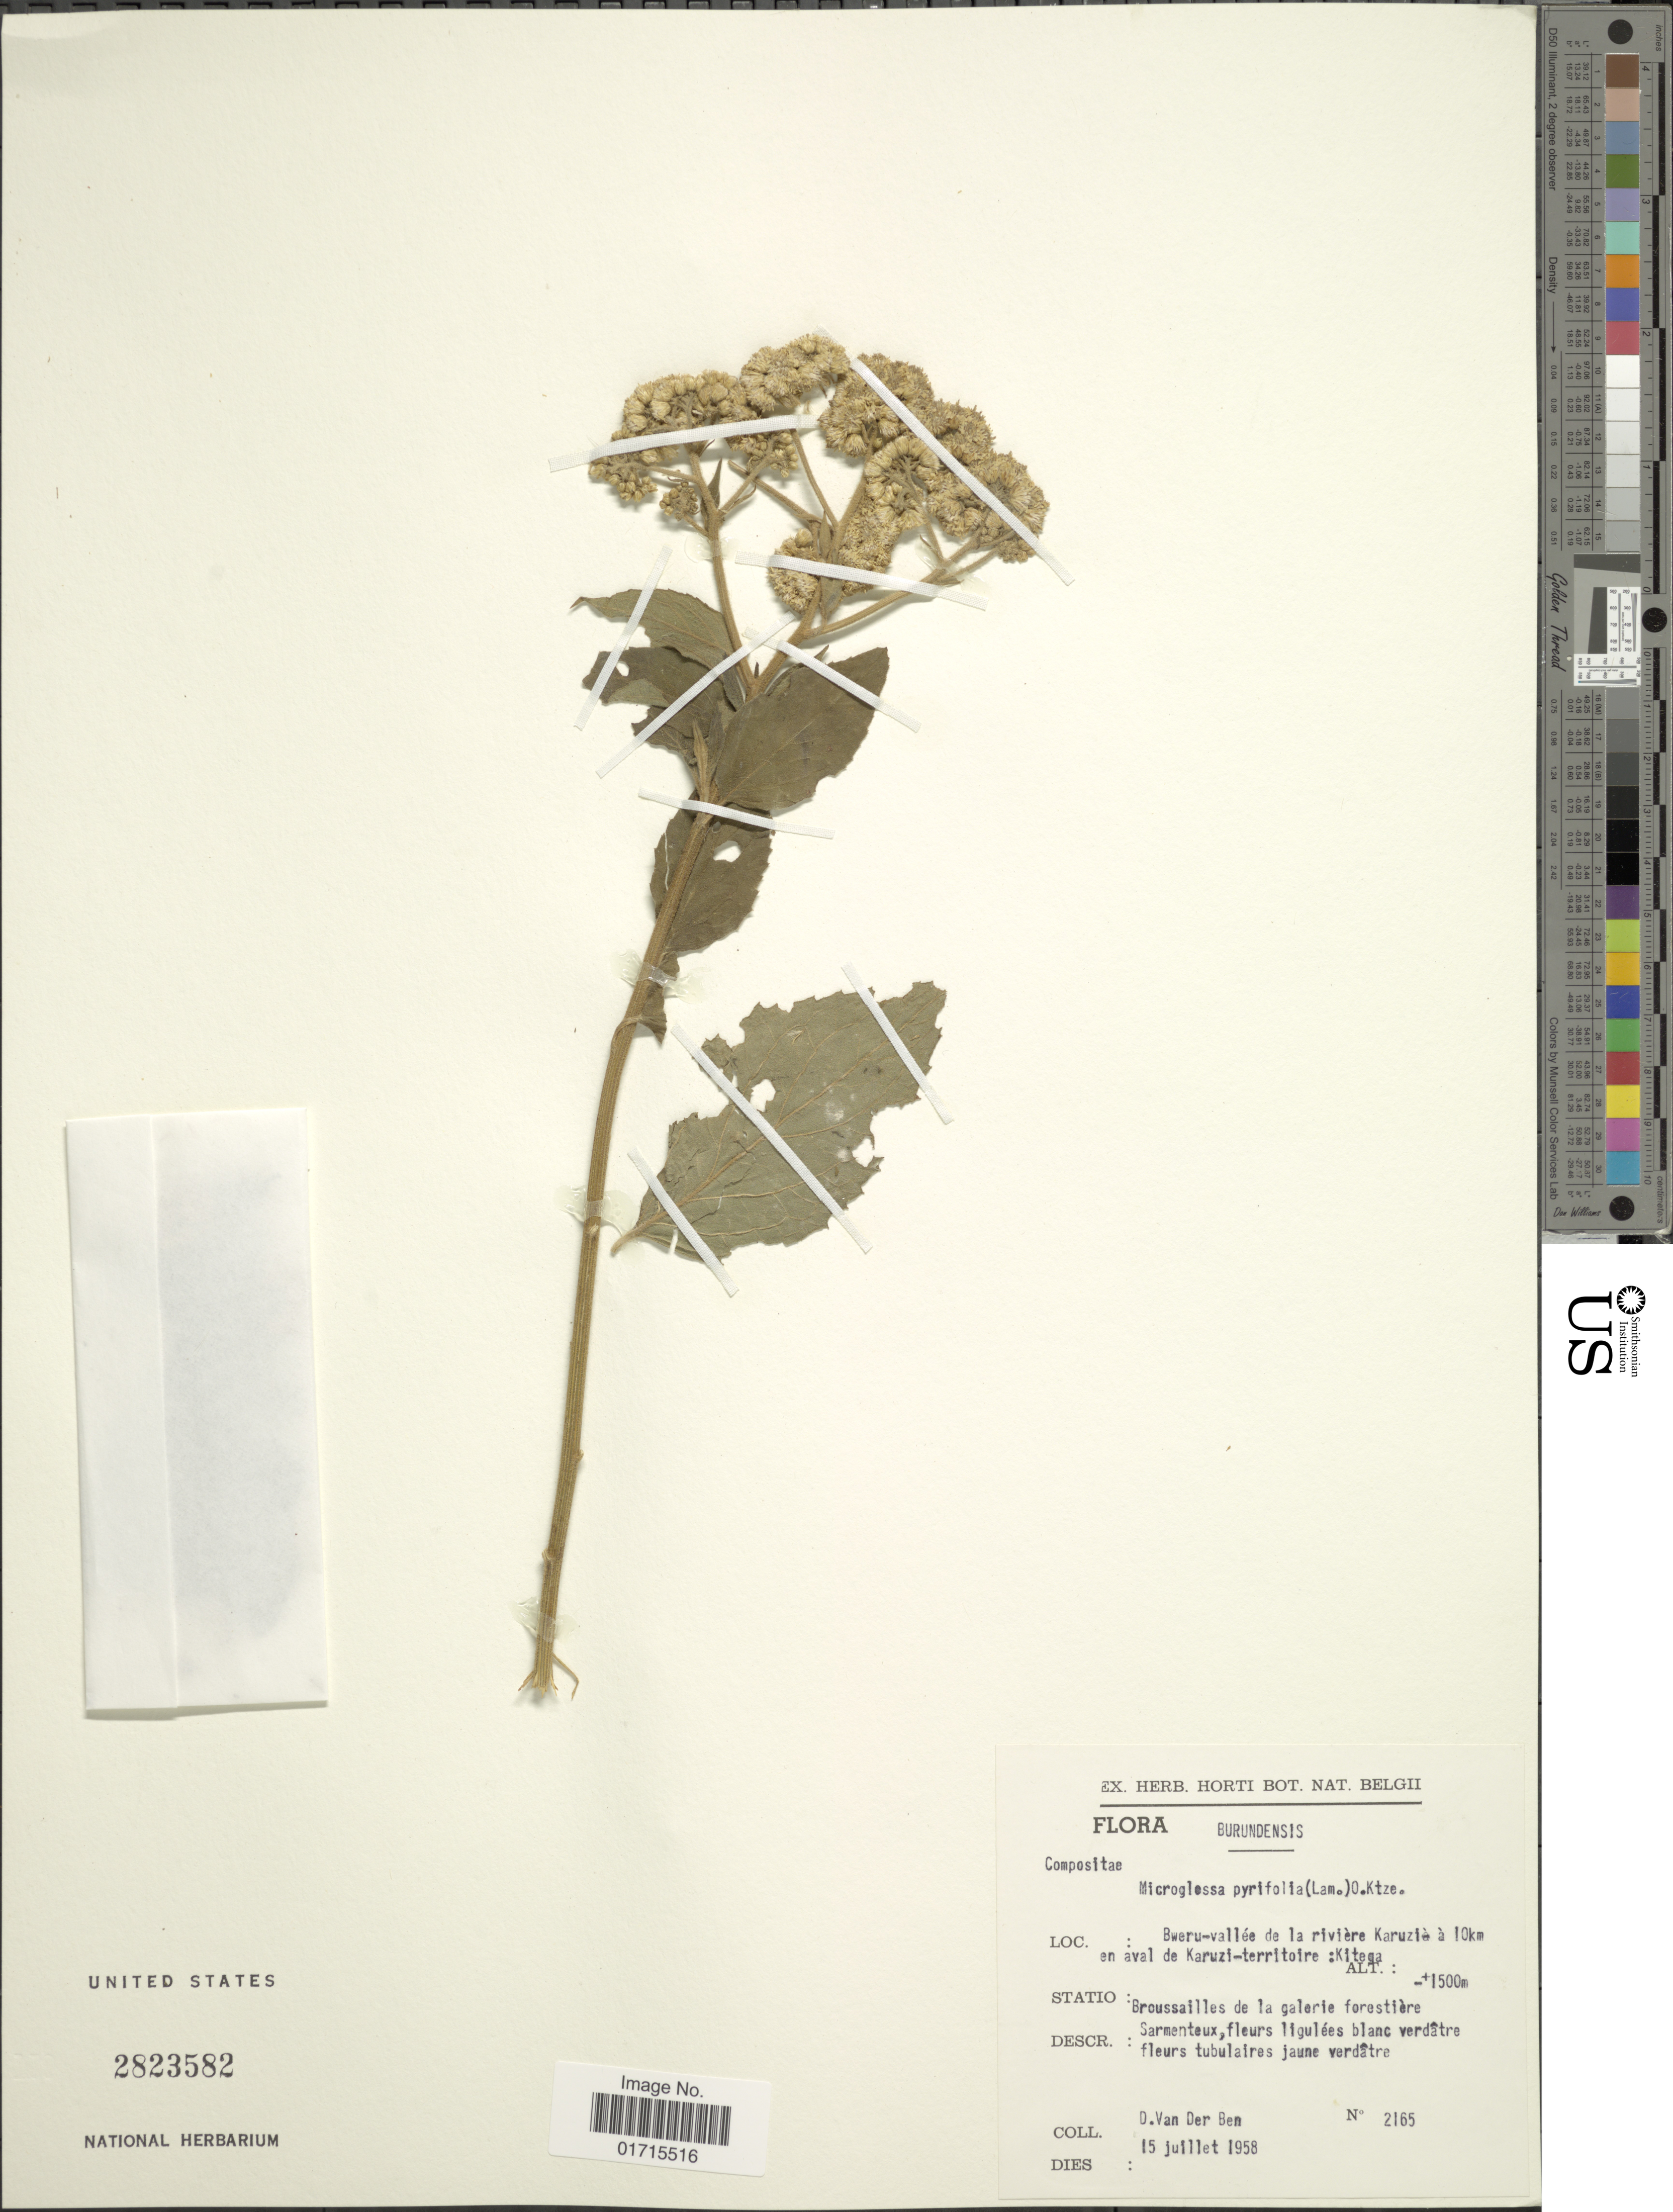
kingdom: Plantae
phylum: Tracheophyta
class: Magnoliopsida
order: Asterales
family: Asteraceae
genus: Microglossa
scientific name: Microglossa pyrifolia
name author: (Lam.) Kuntze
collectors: D. Van Der Ben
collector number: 2165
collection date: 1958-07-15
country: Burundi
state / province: Karuzi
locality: Burundensis. Bewru-vallee de la riviere Karuzie a 10km en aval de Karuzi-territoire; Kitega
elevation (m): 1500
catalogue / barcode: US 2823582